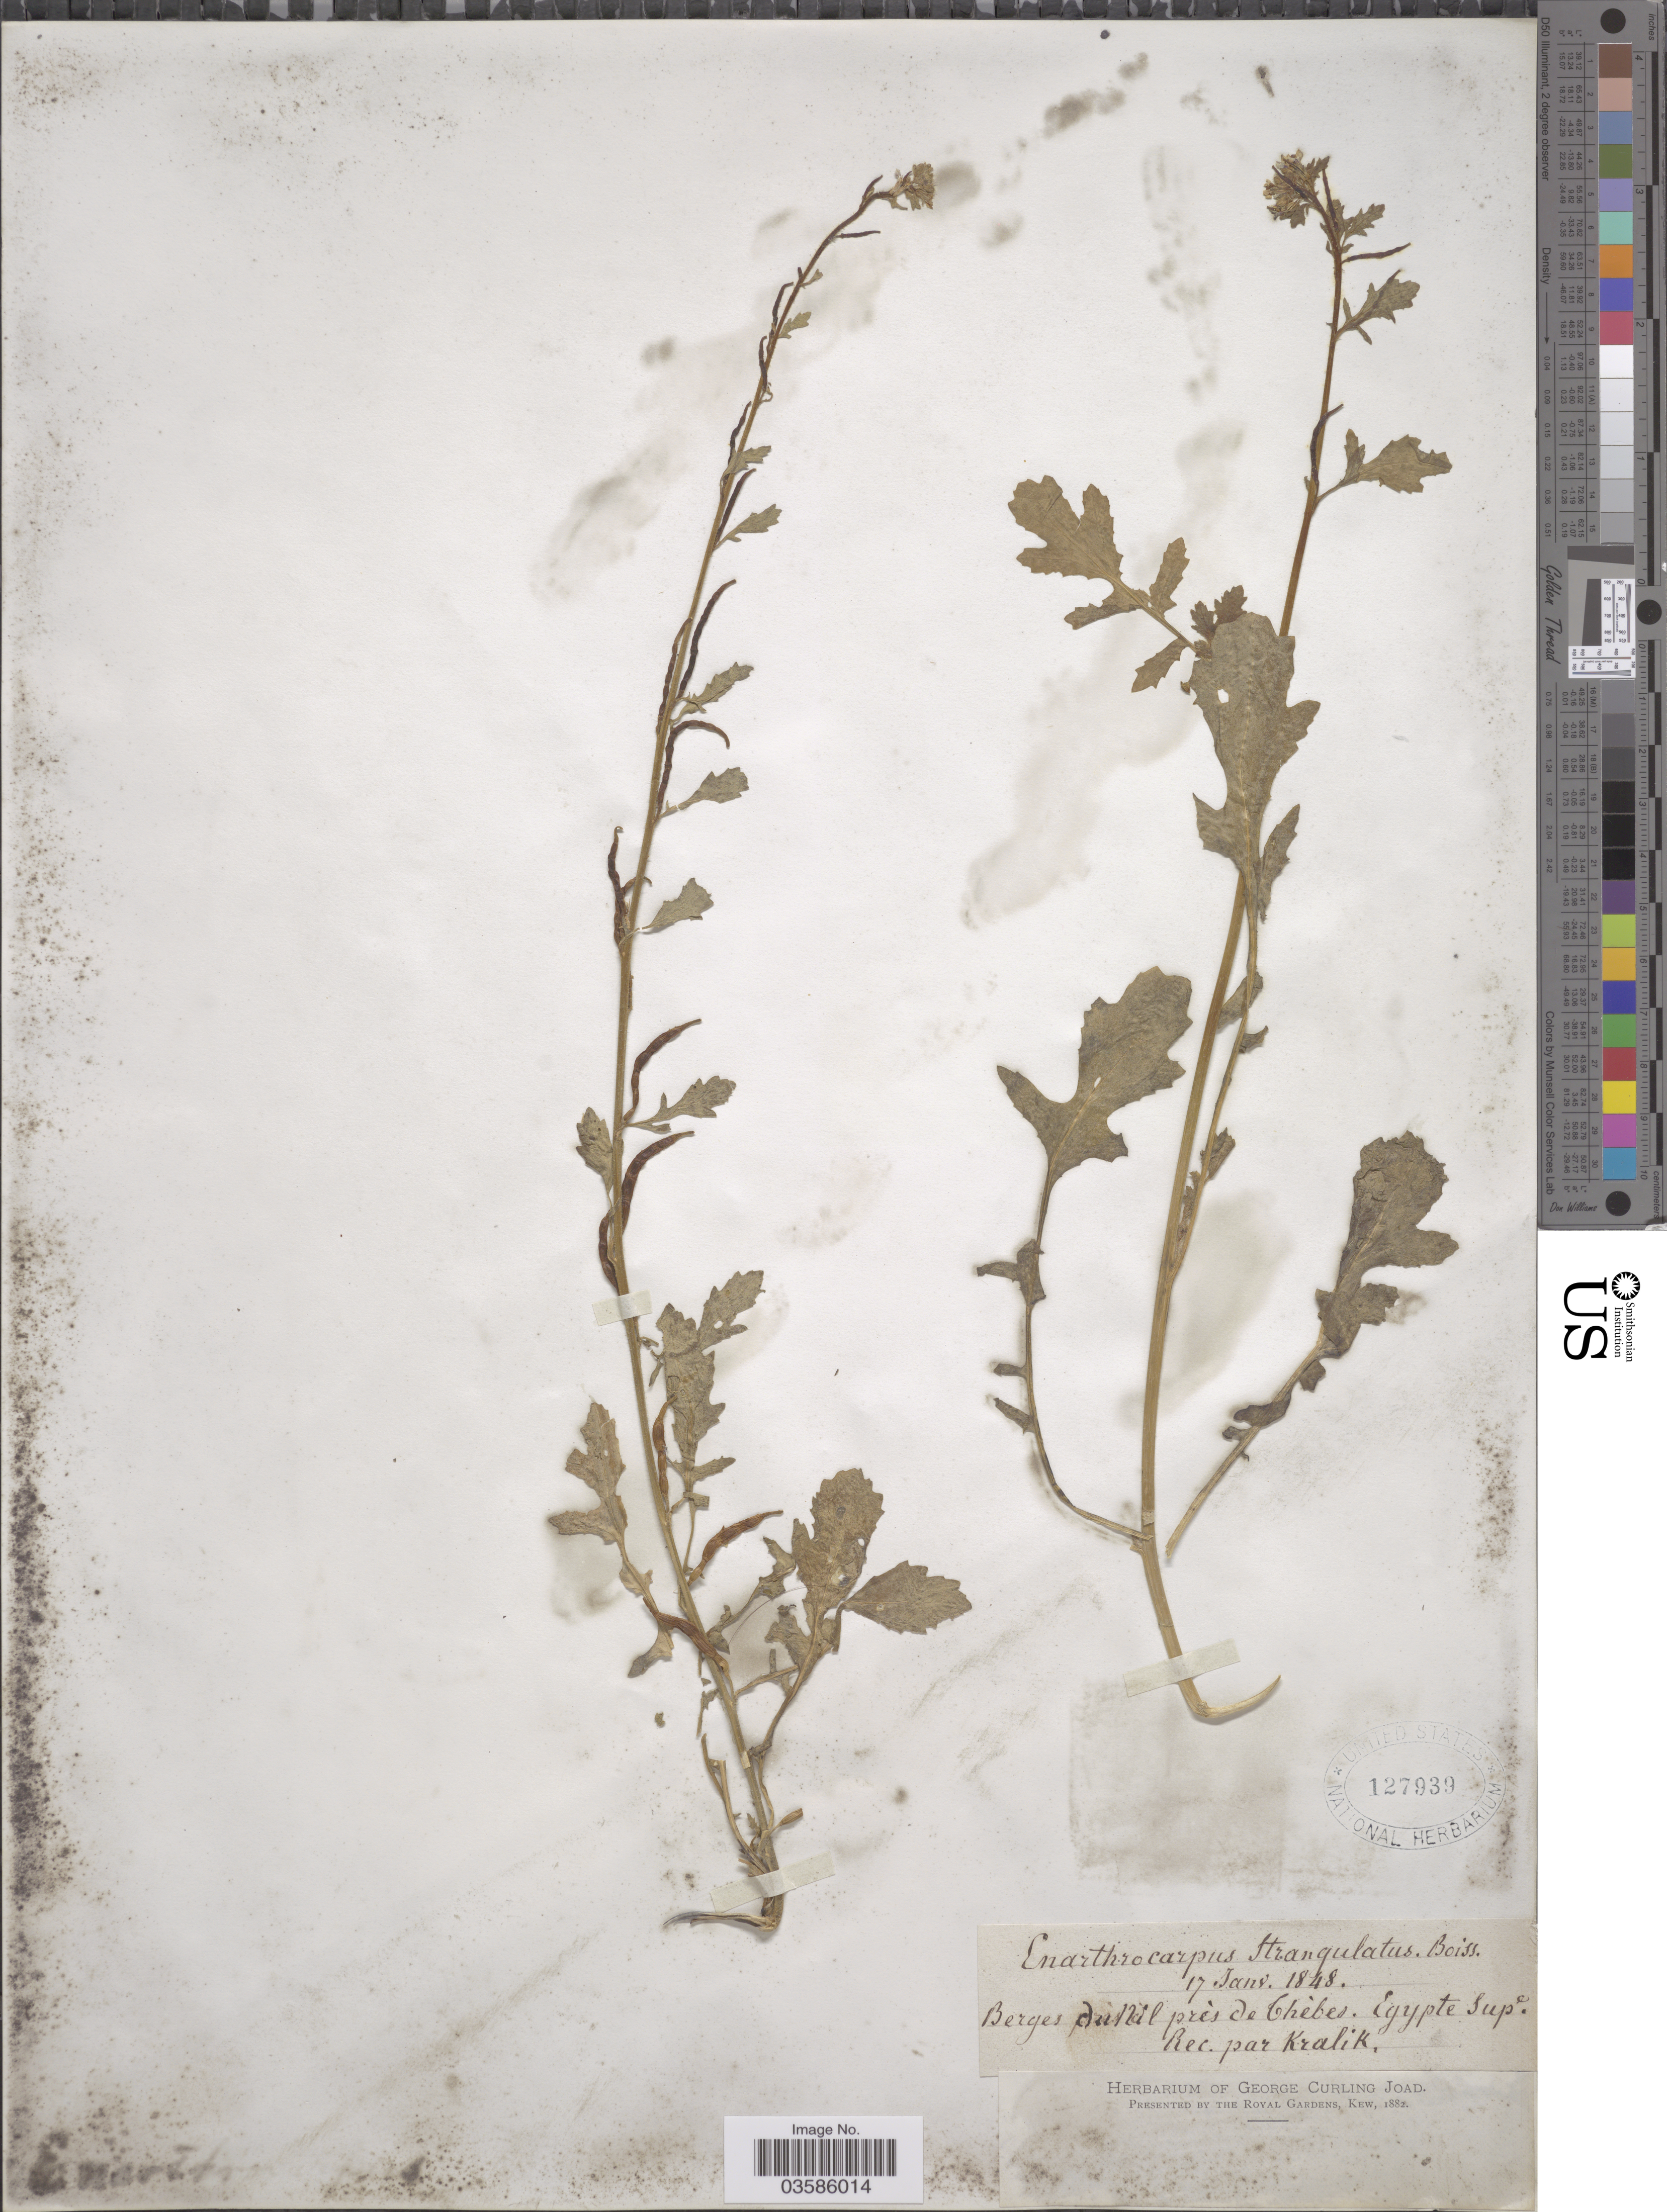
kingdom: Plantae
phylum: Tracheophyta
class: Magnoliopsida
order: Brassicales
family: Brassicaceae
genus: Enarthrocarpus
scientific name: Enarthrocarpus strangulatus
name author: Boiss.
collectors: Kralik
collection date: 1848-01-17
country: Egypt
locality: Berges du Nil près de Thèbes. Egypte Supe.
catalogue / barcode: US 127939